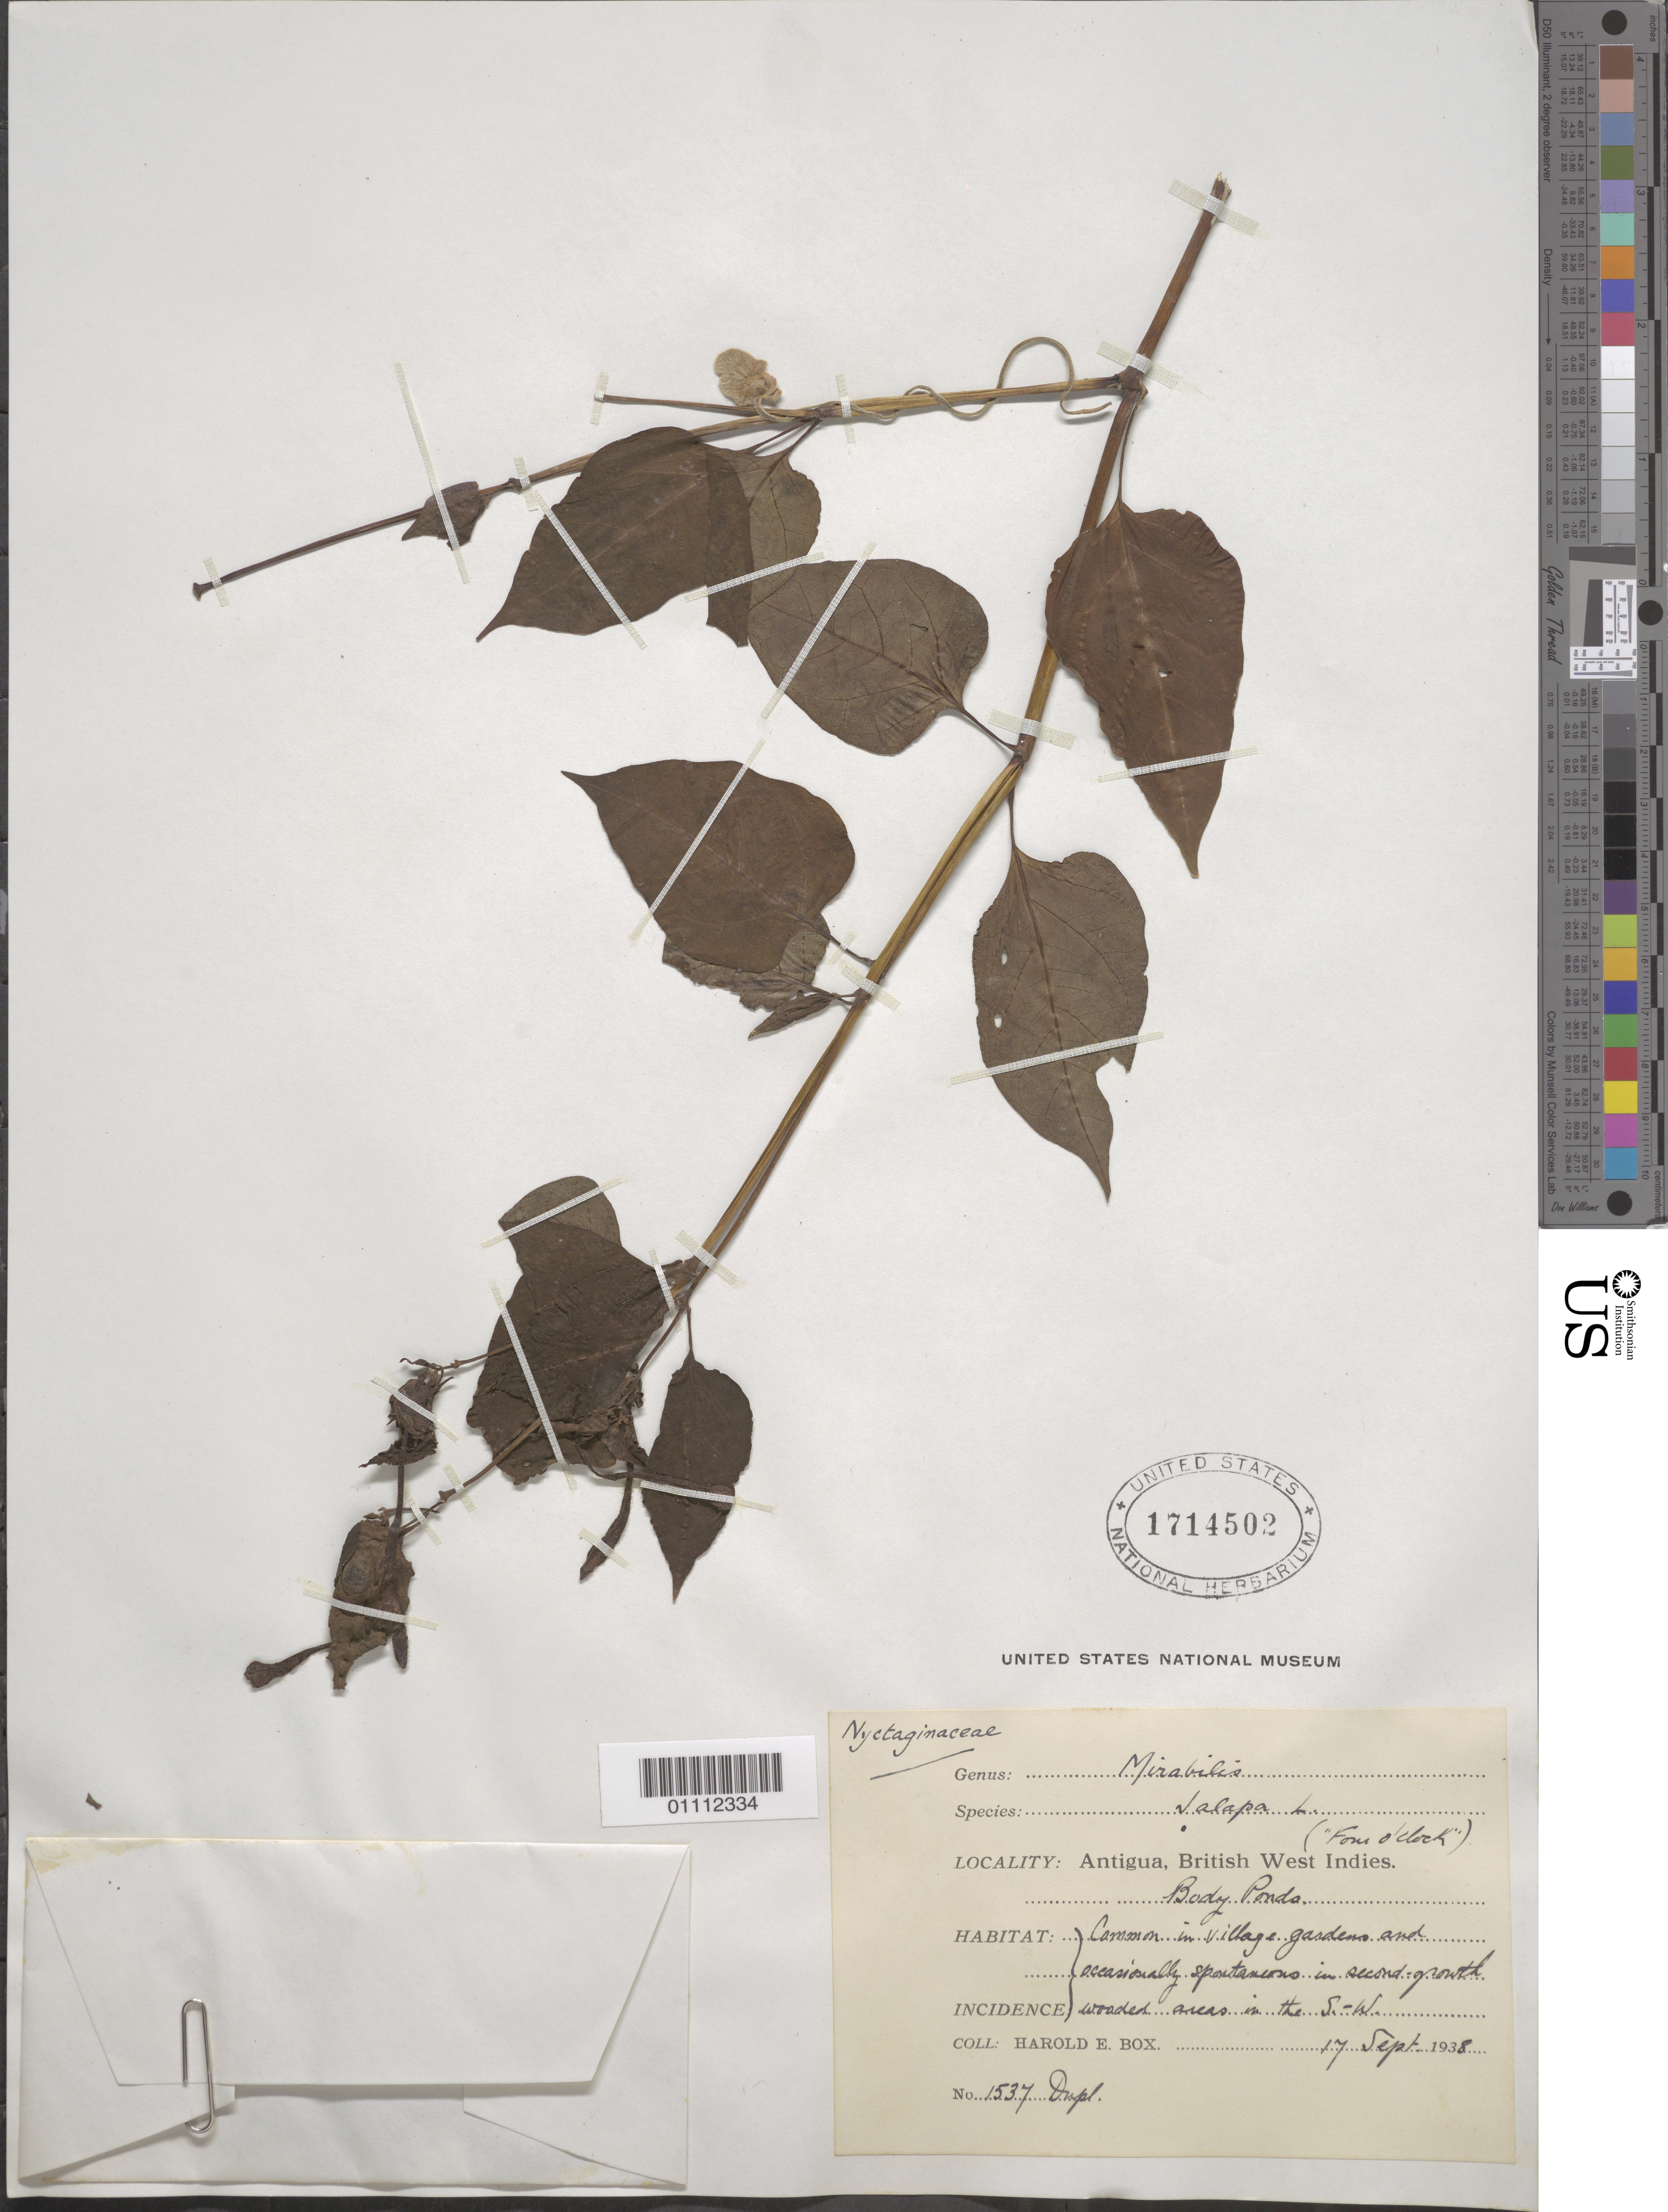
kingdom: Plantae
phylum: Tracheophyta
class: Magnoliopsida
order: Caryophyllales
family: Nyctaginaceae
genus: Mirabilis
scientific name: Mirabilis jalapa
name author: L.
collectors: H. E. Box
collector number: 1537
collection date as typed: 17 Sep 1938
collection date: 1938-09-17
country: Antigua and Barbuda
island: Antigua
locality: Body Ponds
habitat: Common in village gardens and occasionally spontaneous in second-growth wooded areas I the SW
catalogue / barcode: US 1714502